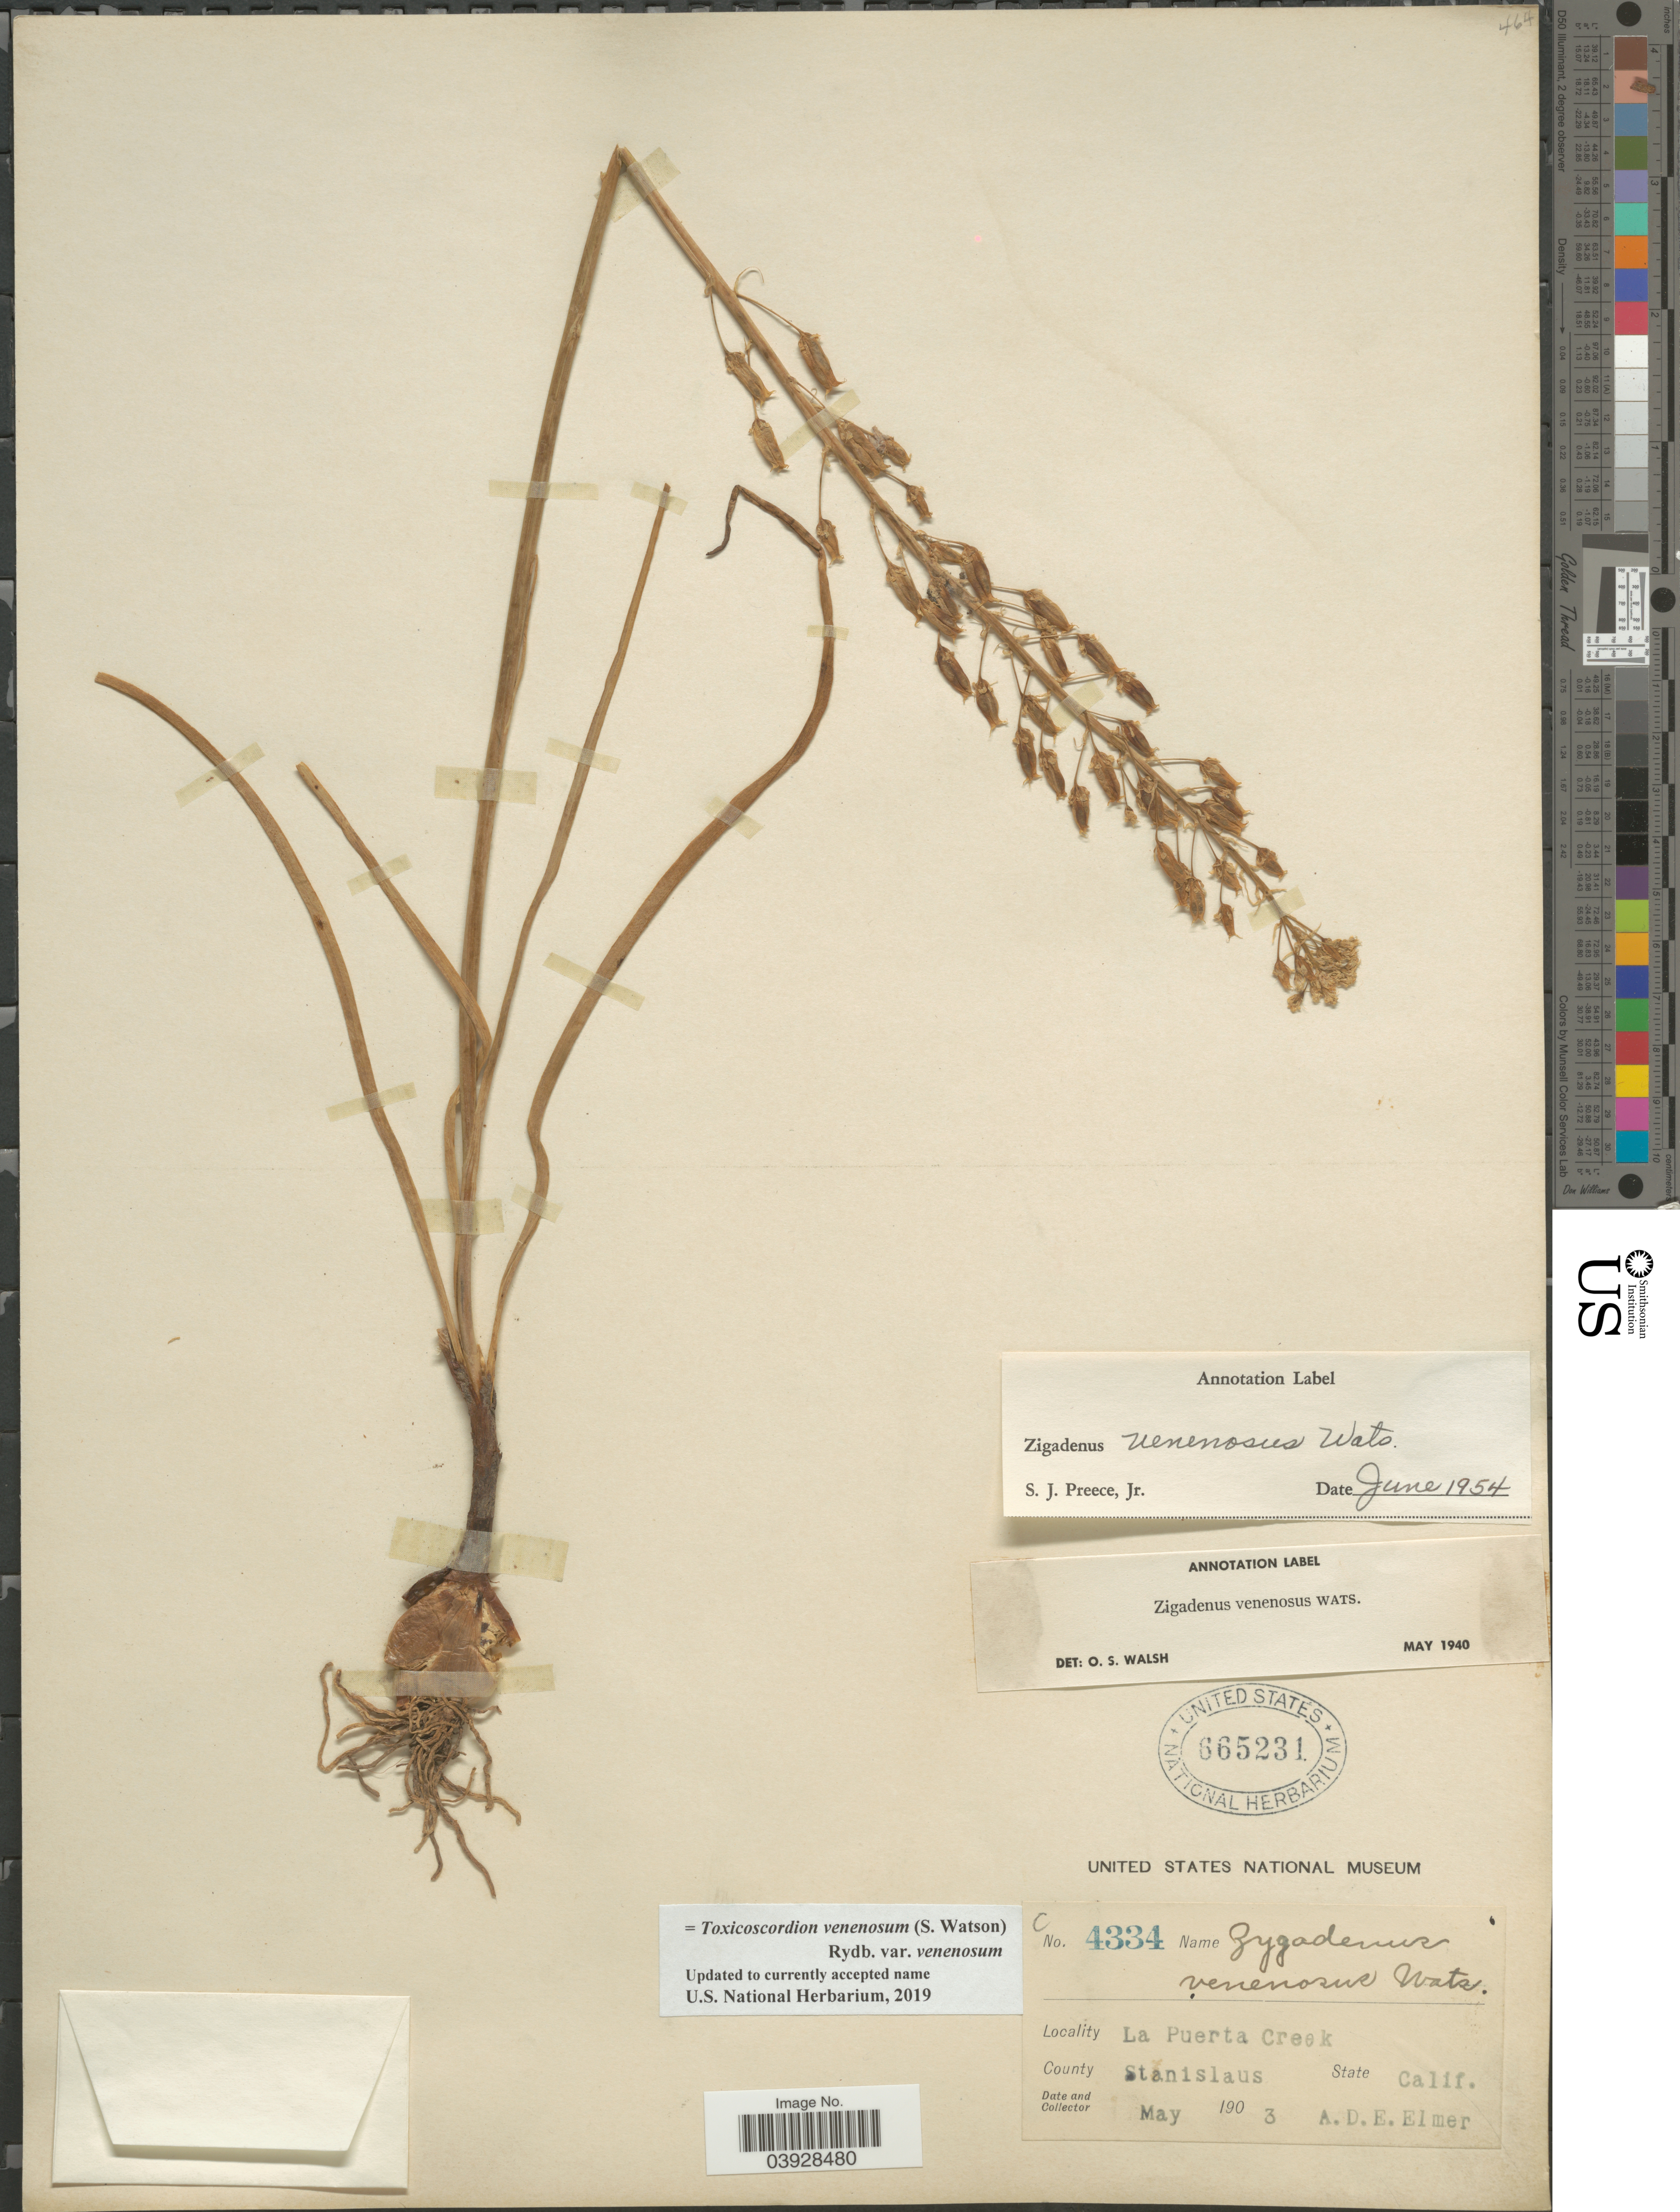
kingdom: Plantae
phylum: Tracheophyta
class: Liliopsida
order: Liliales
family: Melanthiaceae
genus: Toxicoscordion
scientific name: Toxicoscordion venenosum var. gramineum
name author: (Rydb.) Brasher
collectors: A. D. E. Elmer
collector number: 4334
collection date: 1903-05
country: United States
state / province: California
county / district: Stanislaus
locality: La Puerta Creek. County Stanislaus.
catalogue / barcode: US 665231